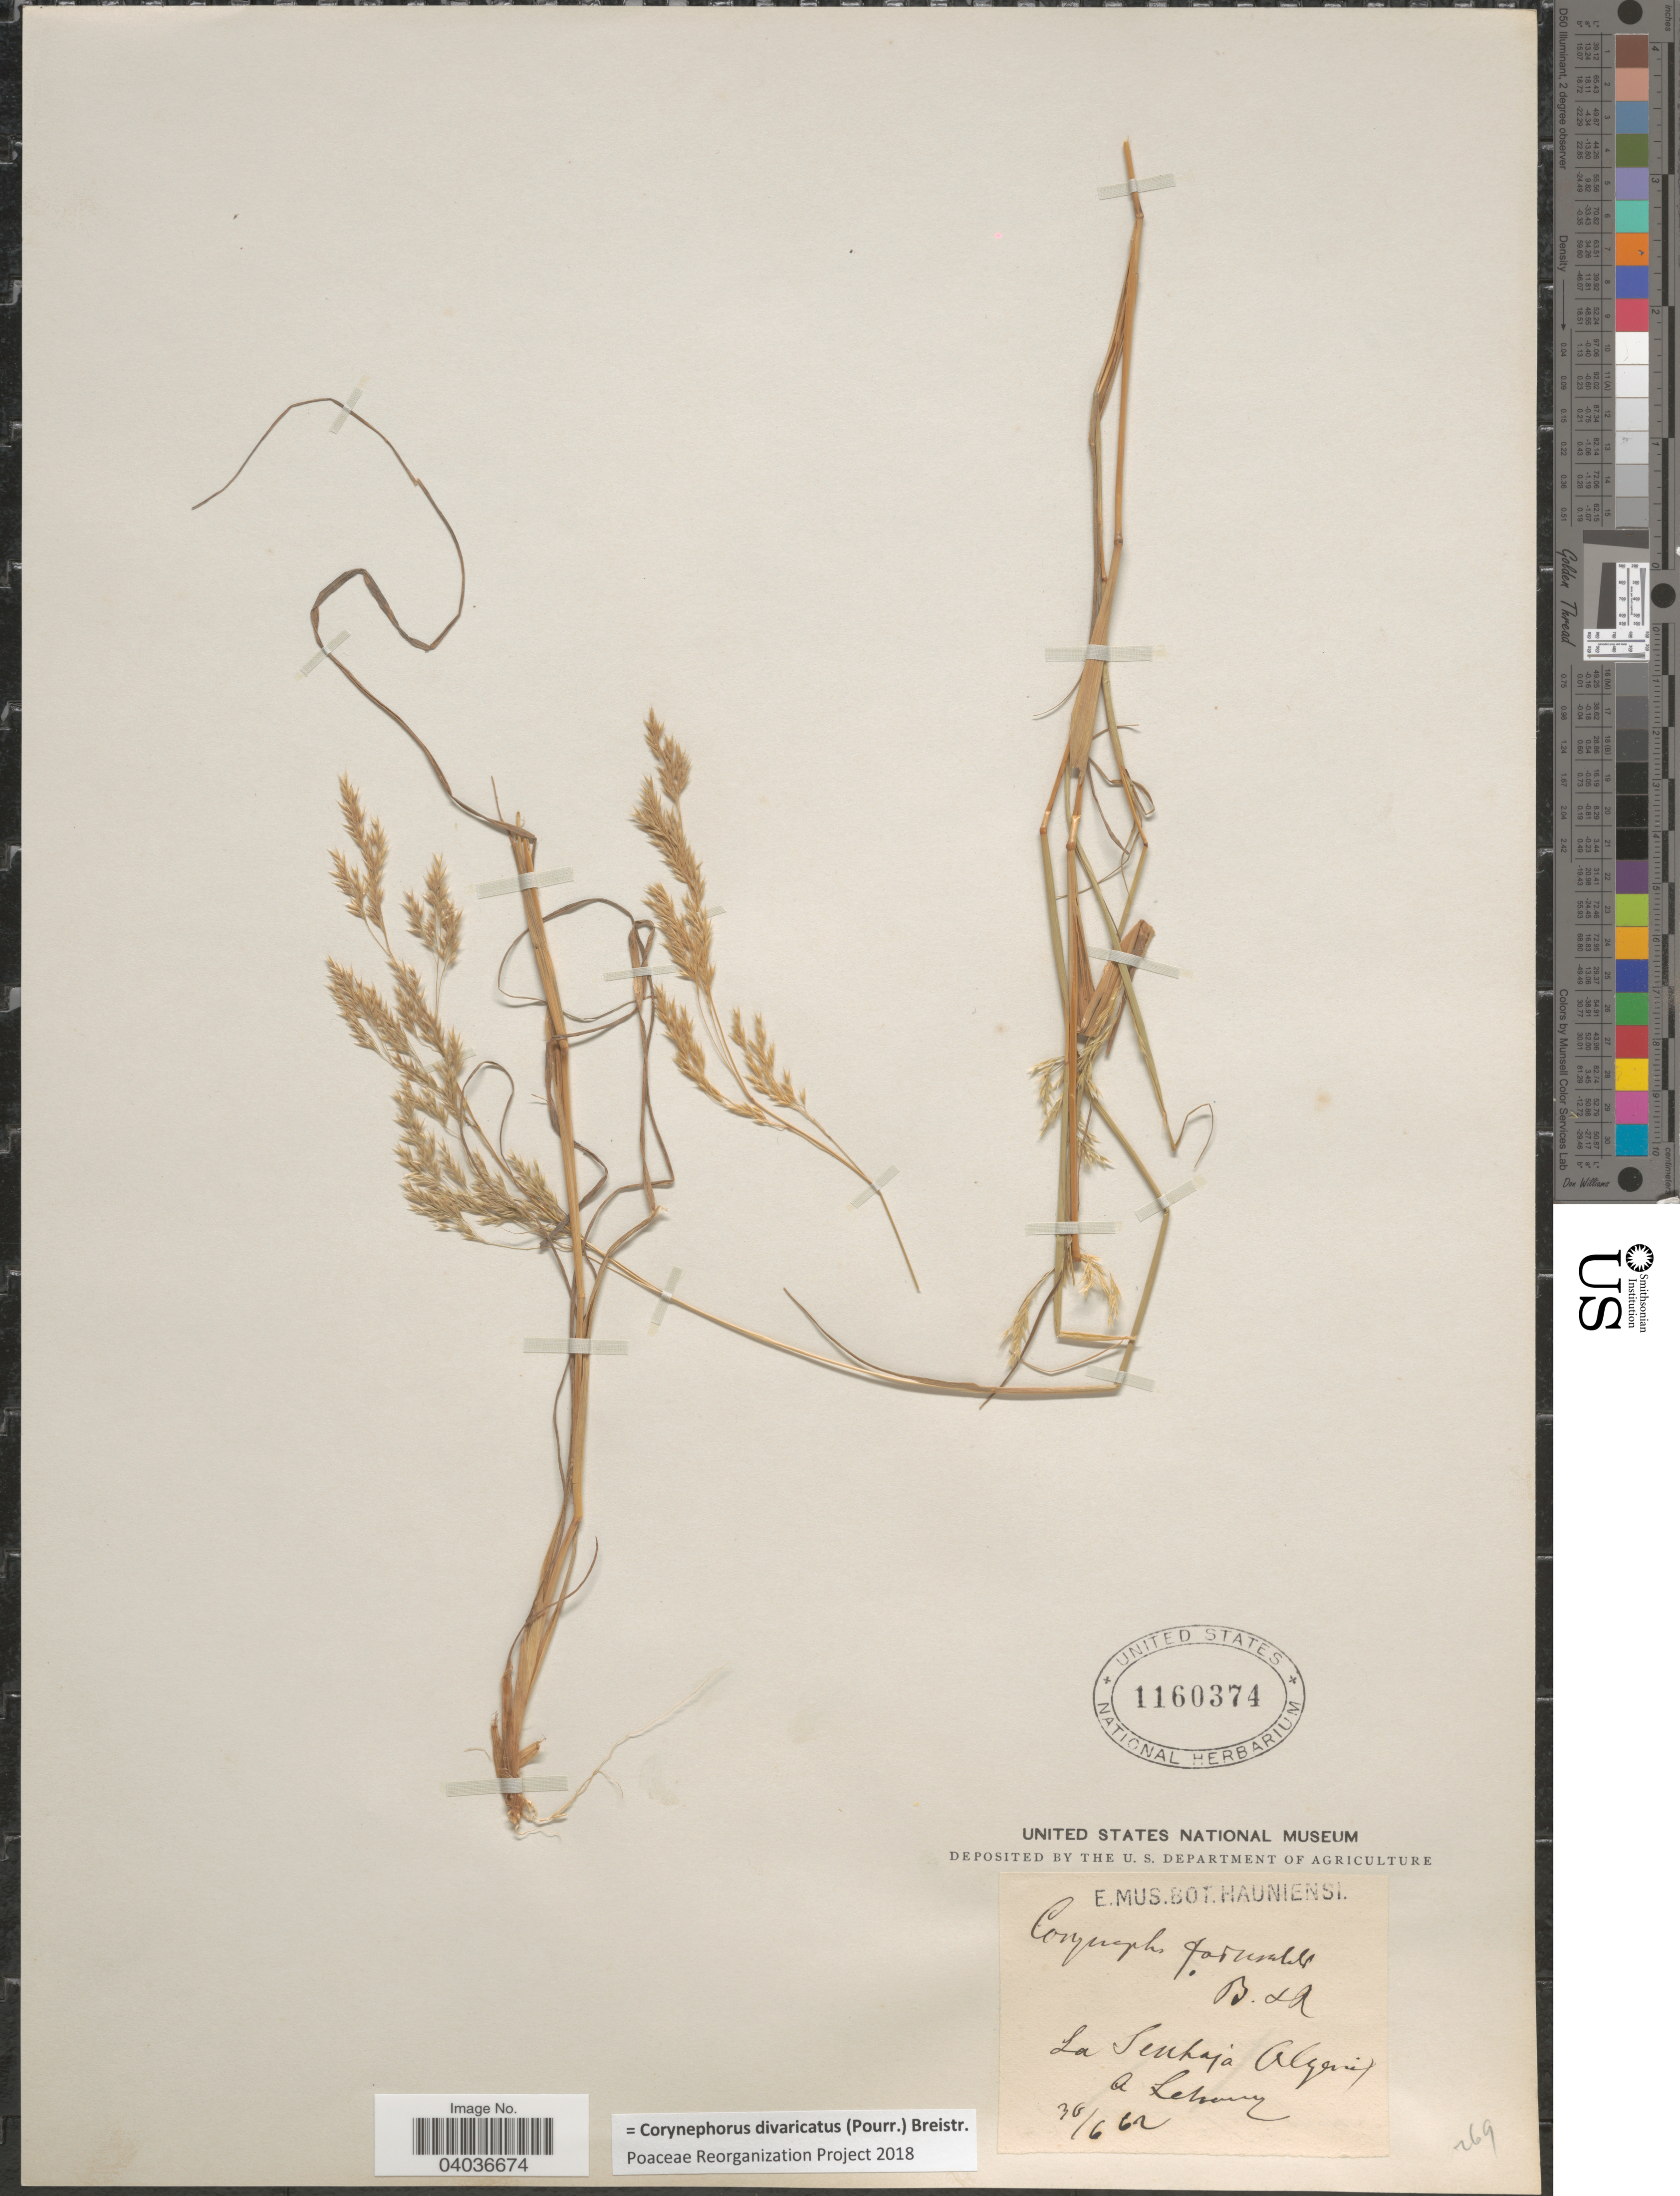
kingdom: Plantae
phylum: Tracheophyta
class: Liliopsida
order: Poales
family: Poaceae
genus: Corynephorus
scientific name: Corynephorus divaricatus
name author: (Pourr.) Breistroffer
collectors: -. Lehmann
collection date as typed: Transcribed d/m/y: 30/6/62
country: Algeria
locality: La Senhaja.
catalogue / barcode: US 1160374